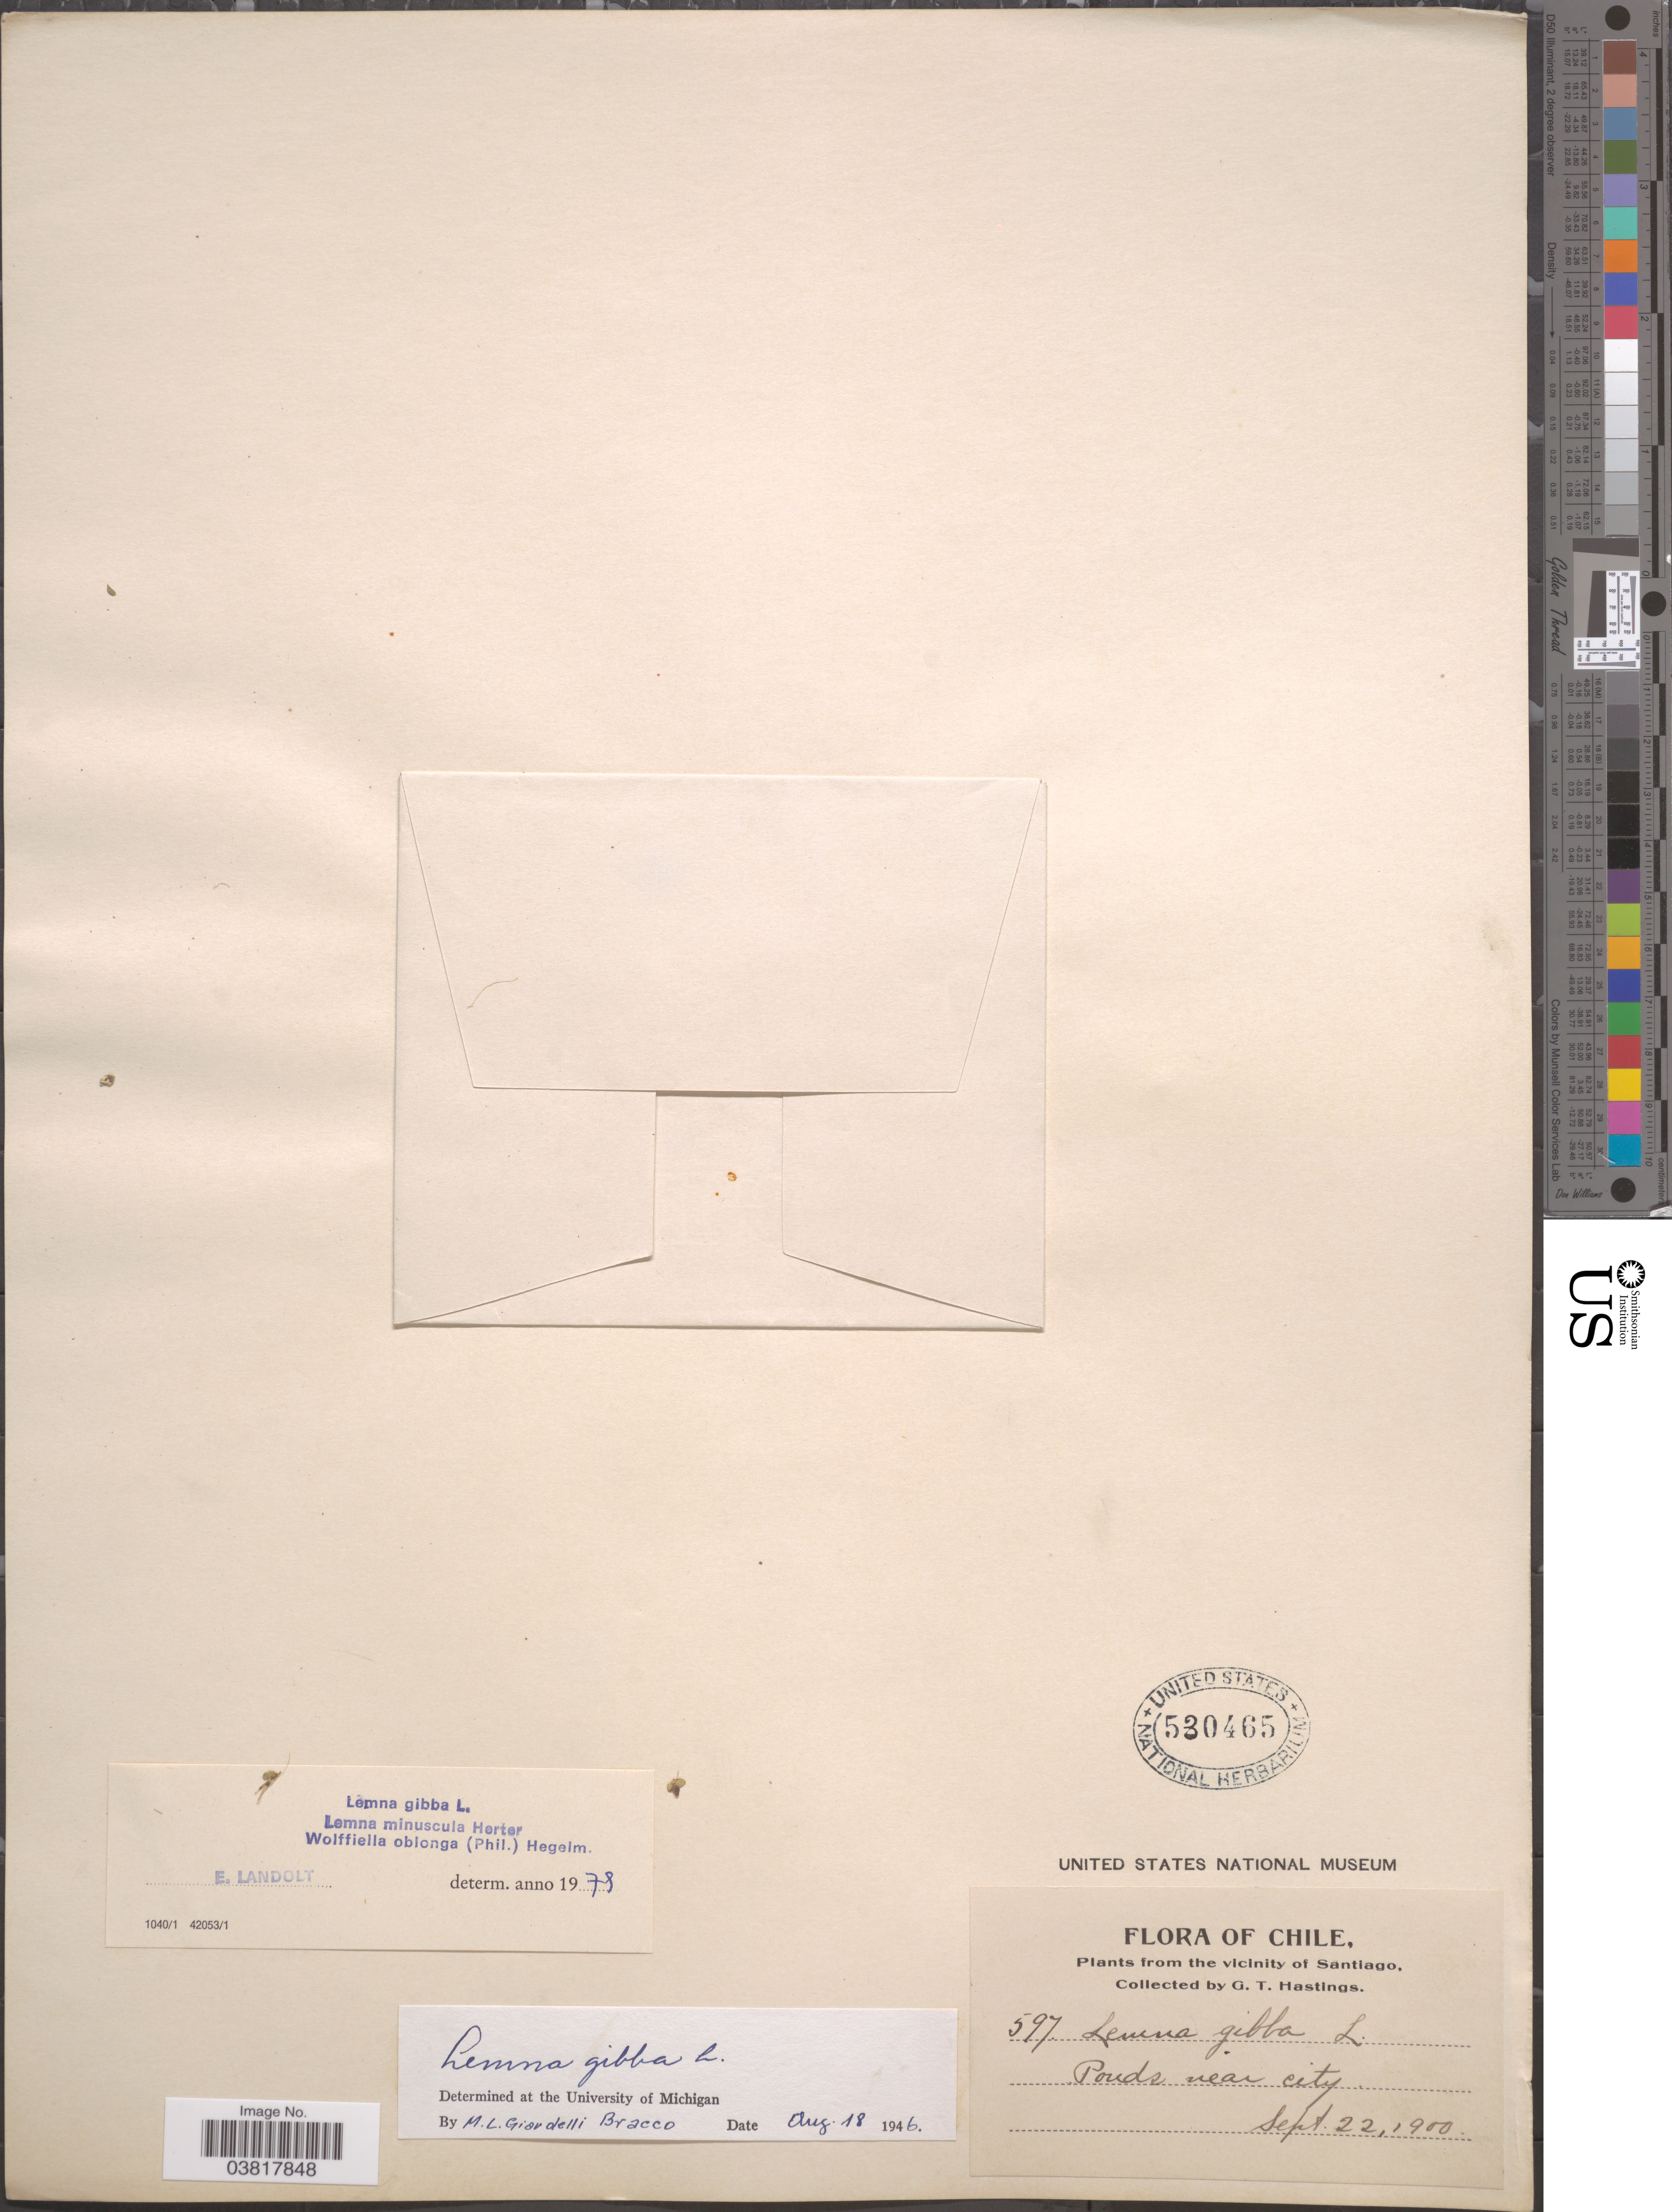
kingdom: Plantae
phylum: Tracheophyta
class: Liliopsida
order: Alismatales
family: Araceae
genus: Lemna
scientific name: Lemna gibba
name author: L.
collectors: G. Hastings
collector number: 597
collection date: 1900-09-22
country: Chile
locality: Vicinity of Santiago. Ponds near city.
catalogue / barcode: US 530465